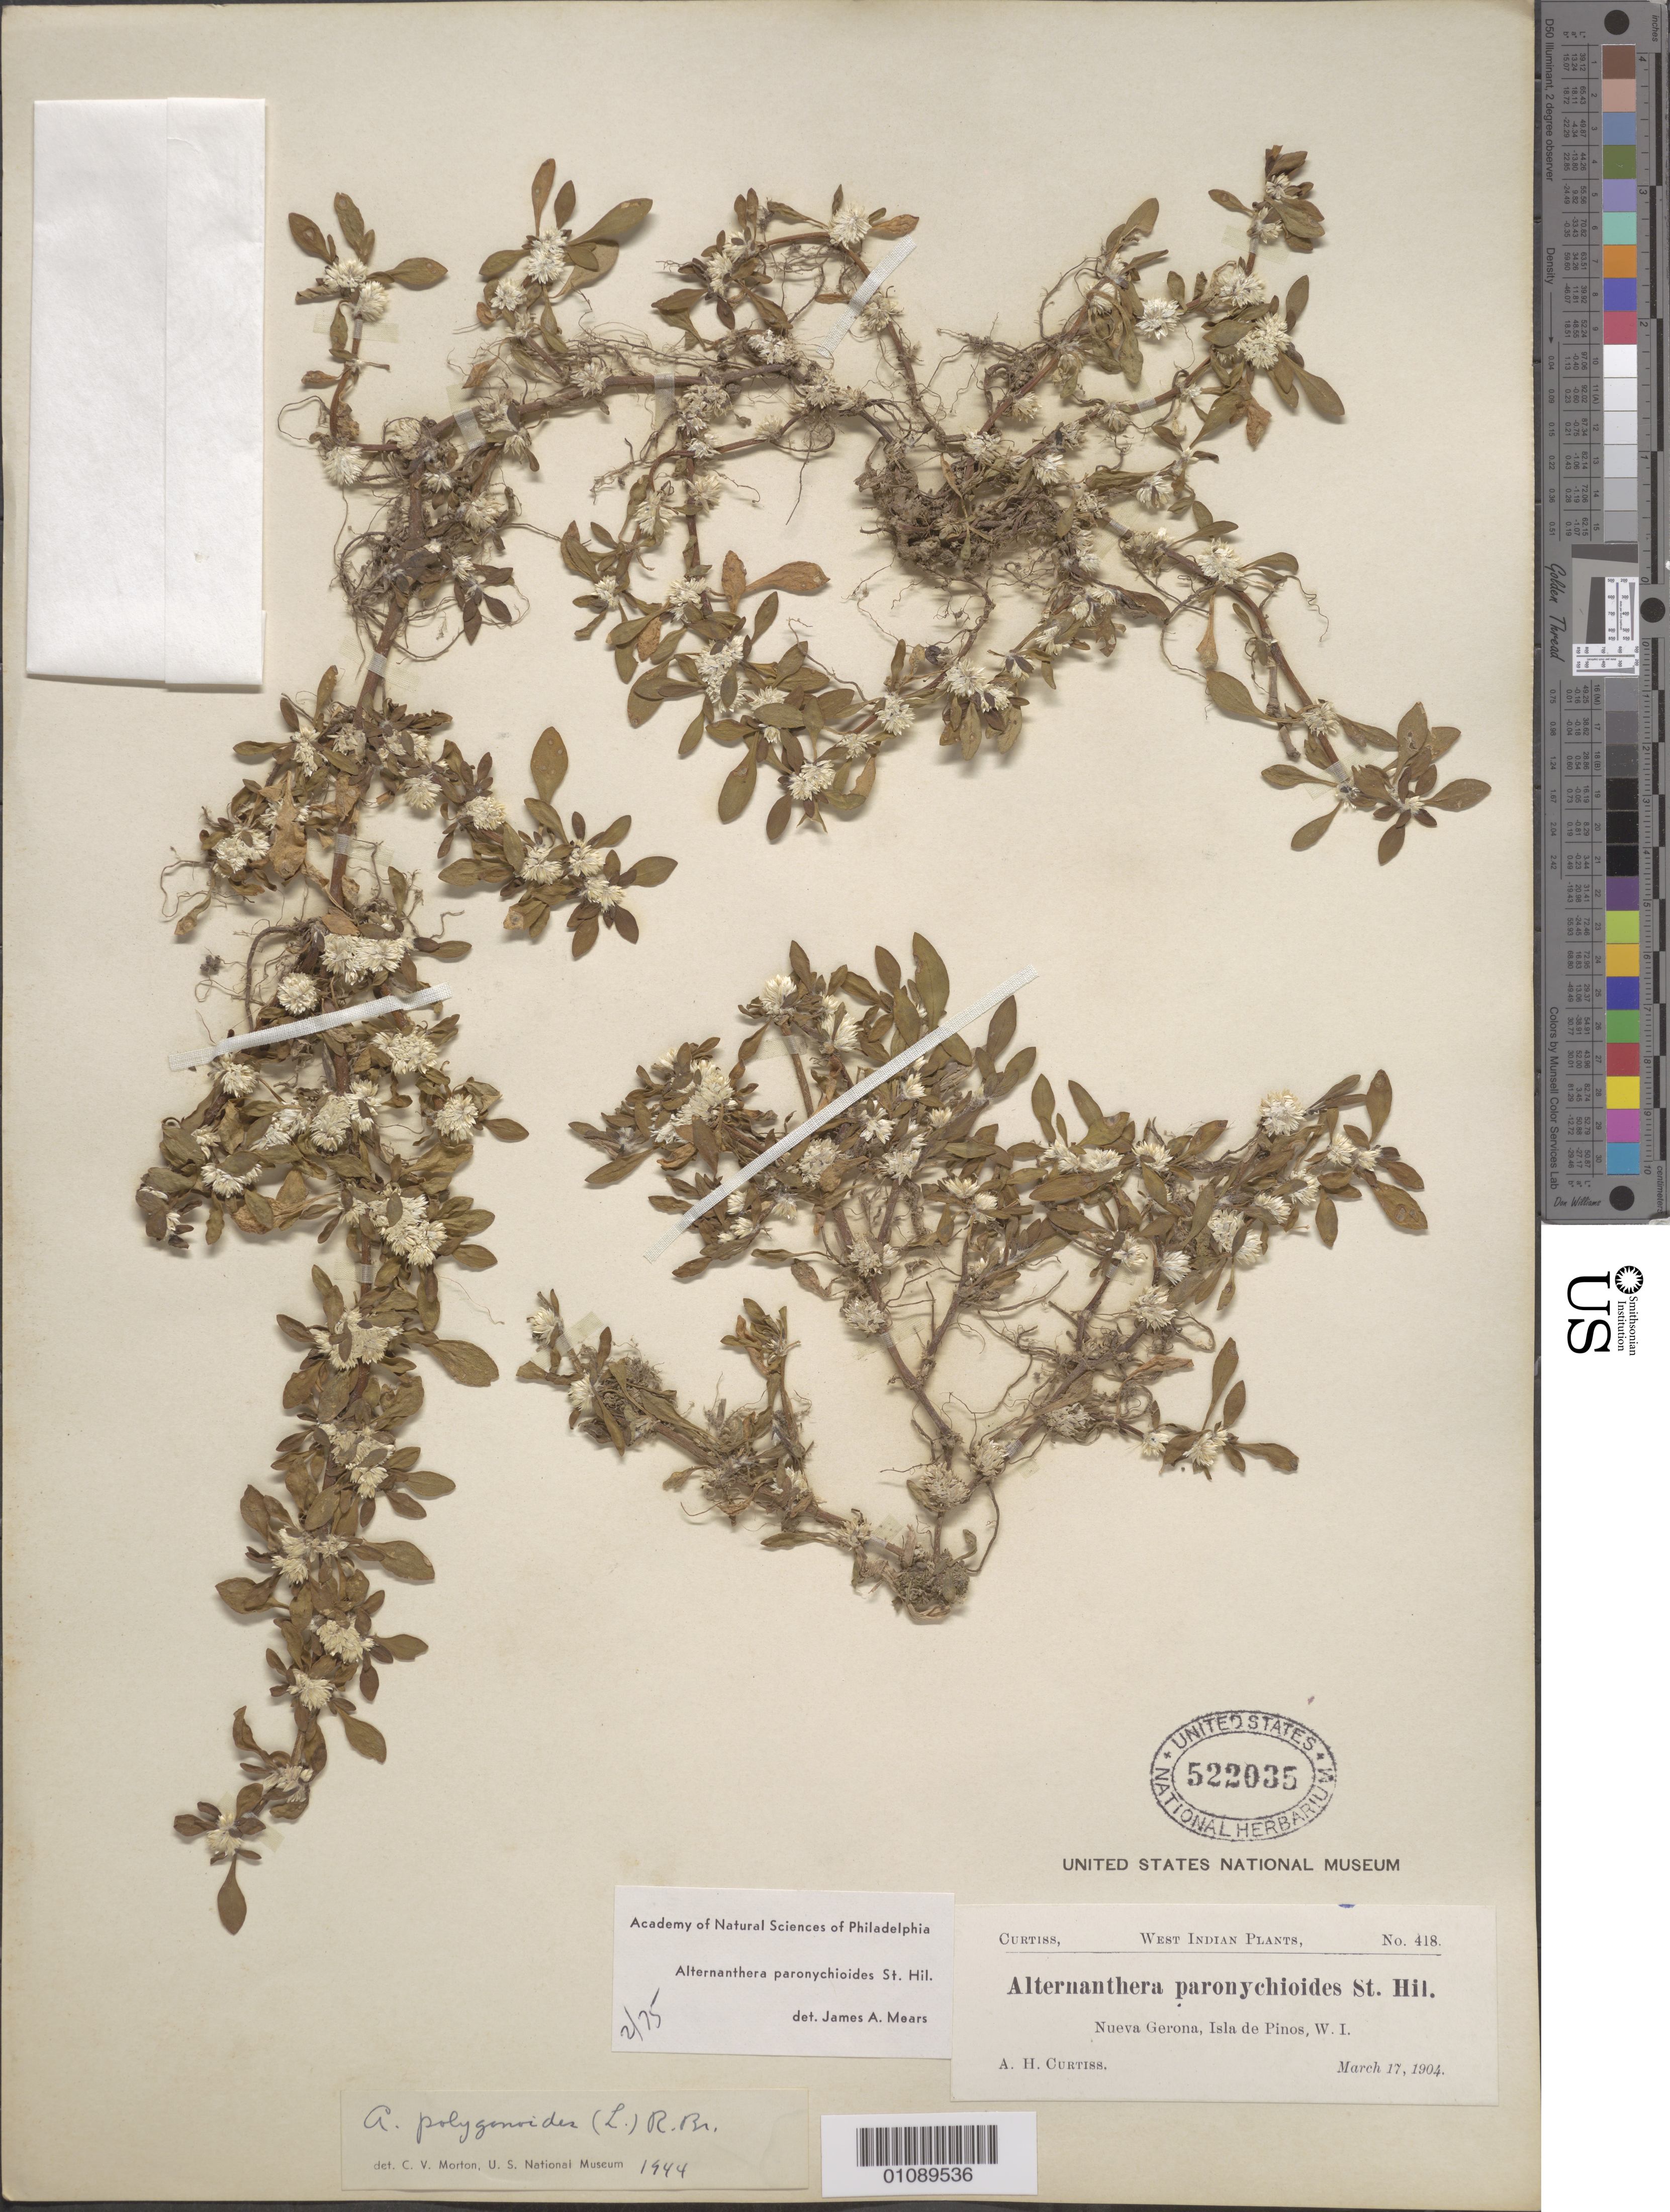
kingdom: Plantae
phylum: Tracheophyta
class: Magnoliopsida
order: Caryophyllales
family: Amaranthaceae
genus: Alternanthera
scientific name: Alternanthera paronychioides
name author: A. St.-Hil.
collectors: A. H. Curtiss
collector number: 418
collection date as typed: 17 Mar 1904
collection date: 1904-03-17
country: Cuba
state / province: Isla de La Juventud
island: Isla de la Juventud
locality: Isla de Pinos, Nueva Gerona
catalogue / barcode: US 522035